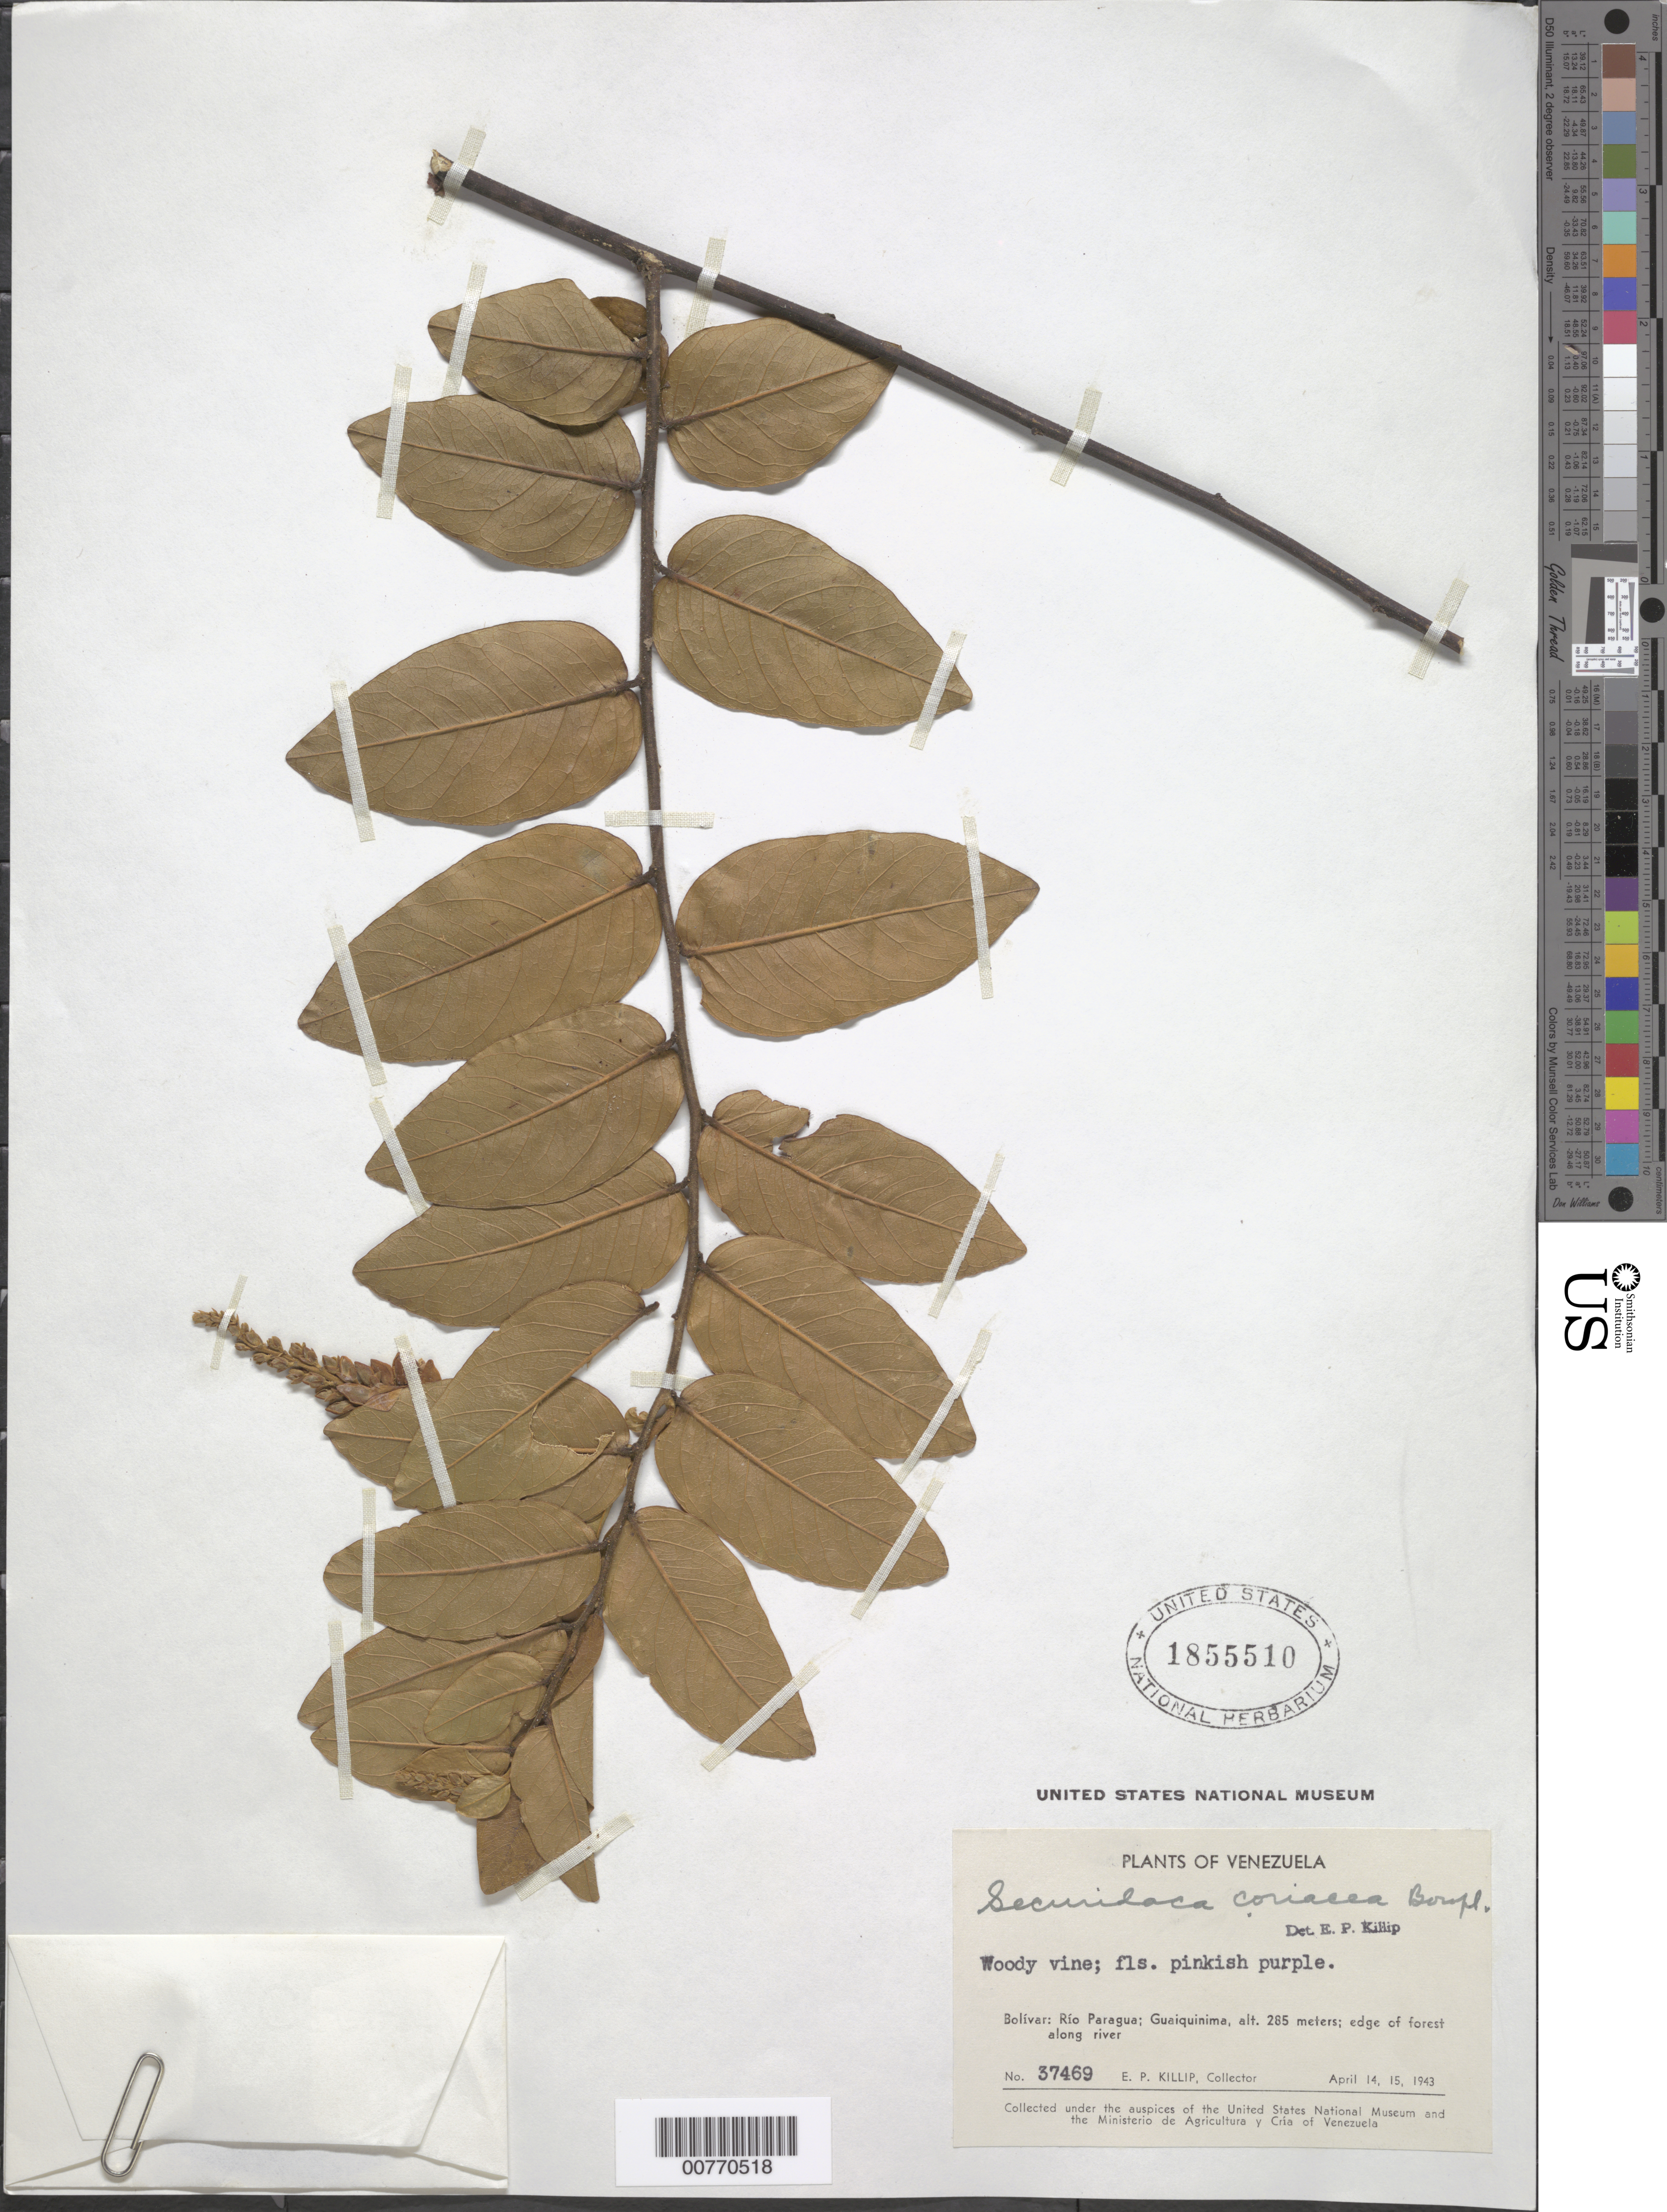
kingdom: Plantae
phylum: Tracheophyta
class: Magnoliopsida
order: Fabales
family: Polygalaceae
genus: Securidaca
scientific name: Securidaca coriacea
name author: Bonpl. ex Steud.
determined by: Killip, Ellsworth P.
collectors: E. P. Killip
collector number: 37469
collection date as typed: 14-Apr-43 to 15-Apr-43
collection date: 1943-04-14/1943-04-15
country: Venezuela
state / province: Bolívar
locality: Guaiquinima, Río Paragua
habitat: Edge of forest along river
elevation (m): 285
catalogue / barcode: US 1855510